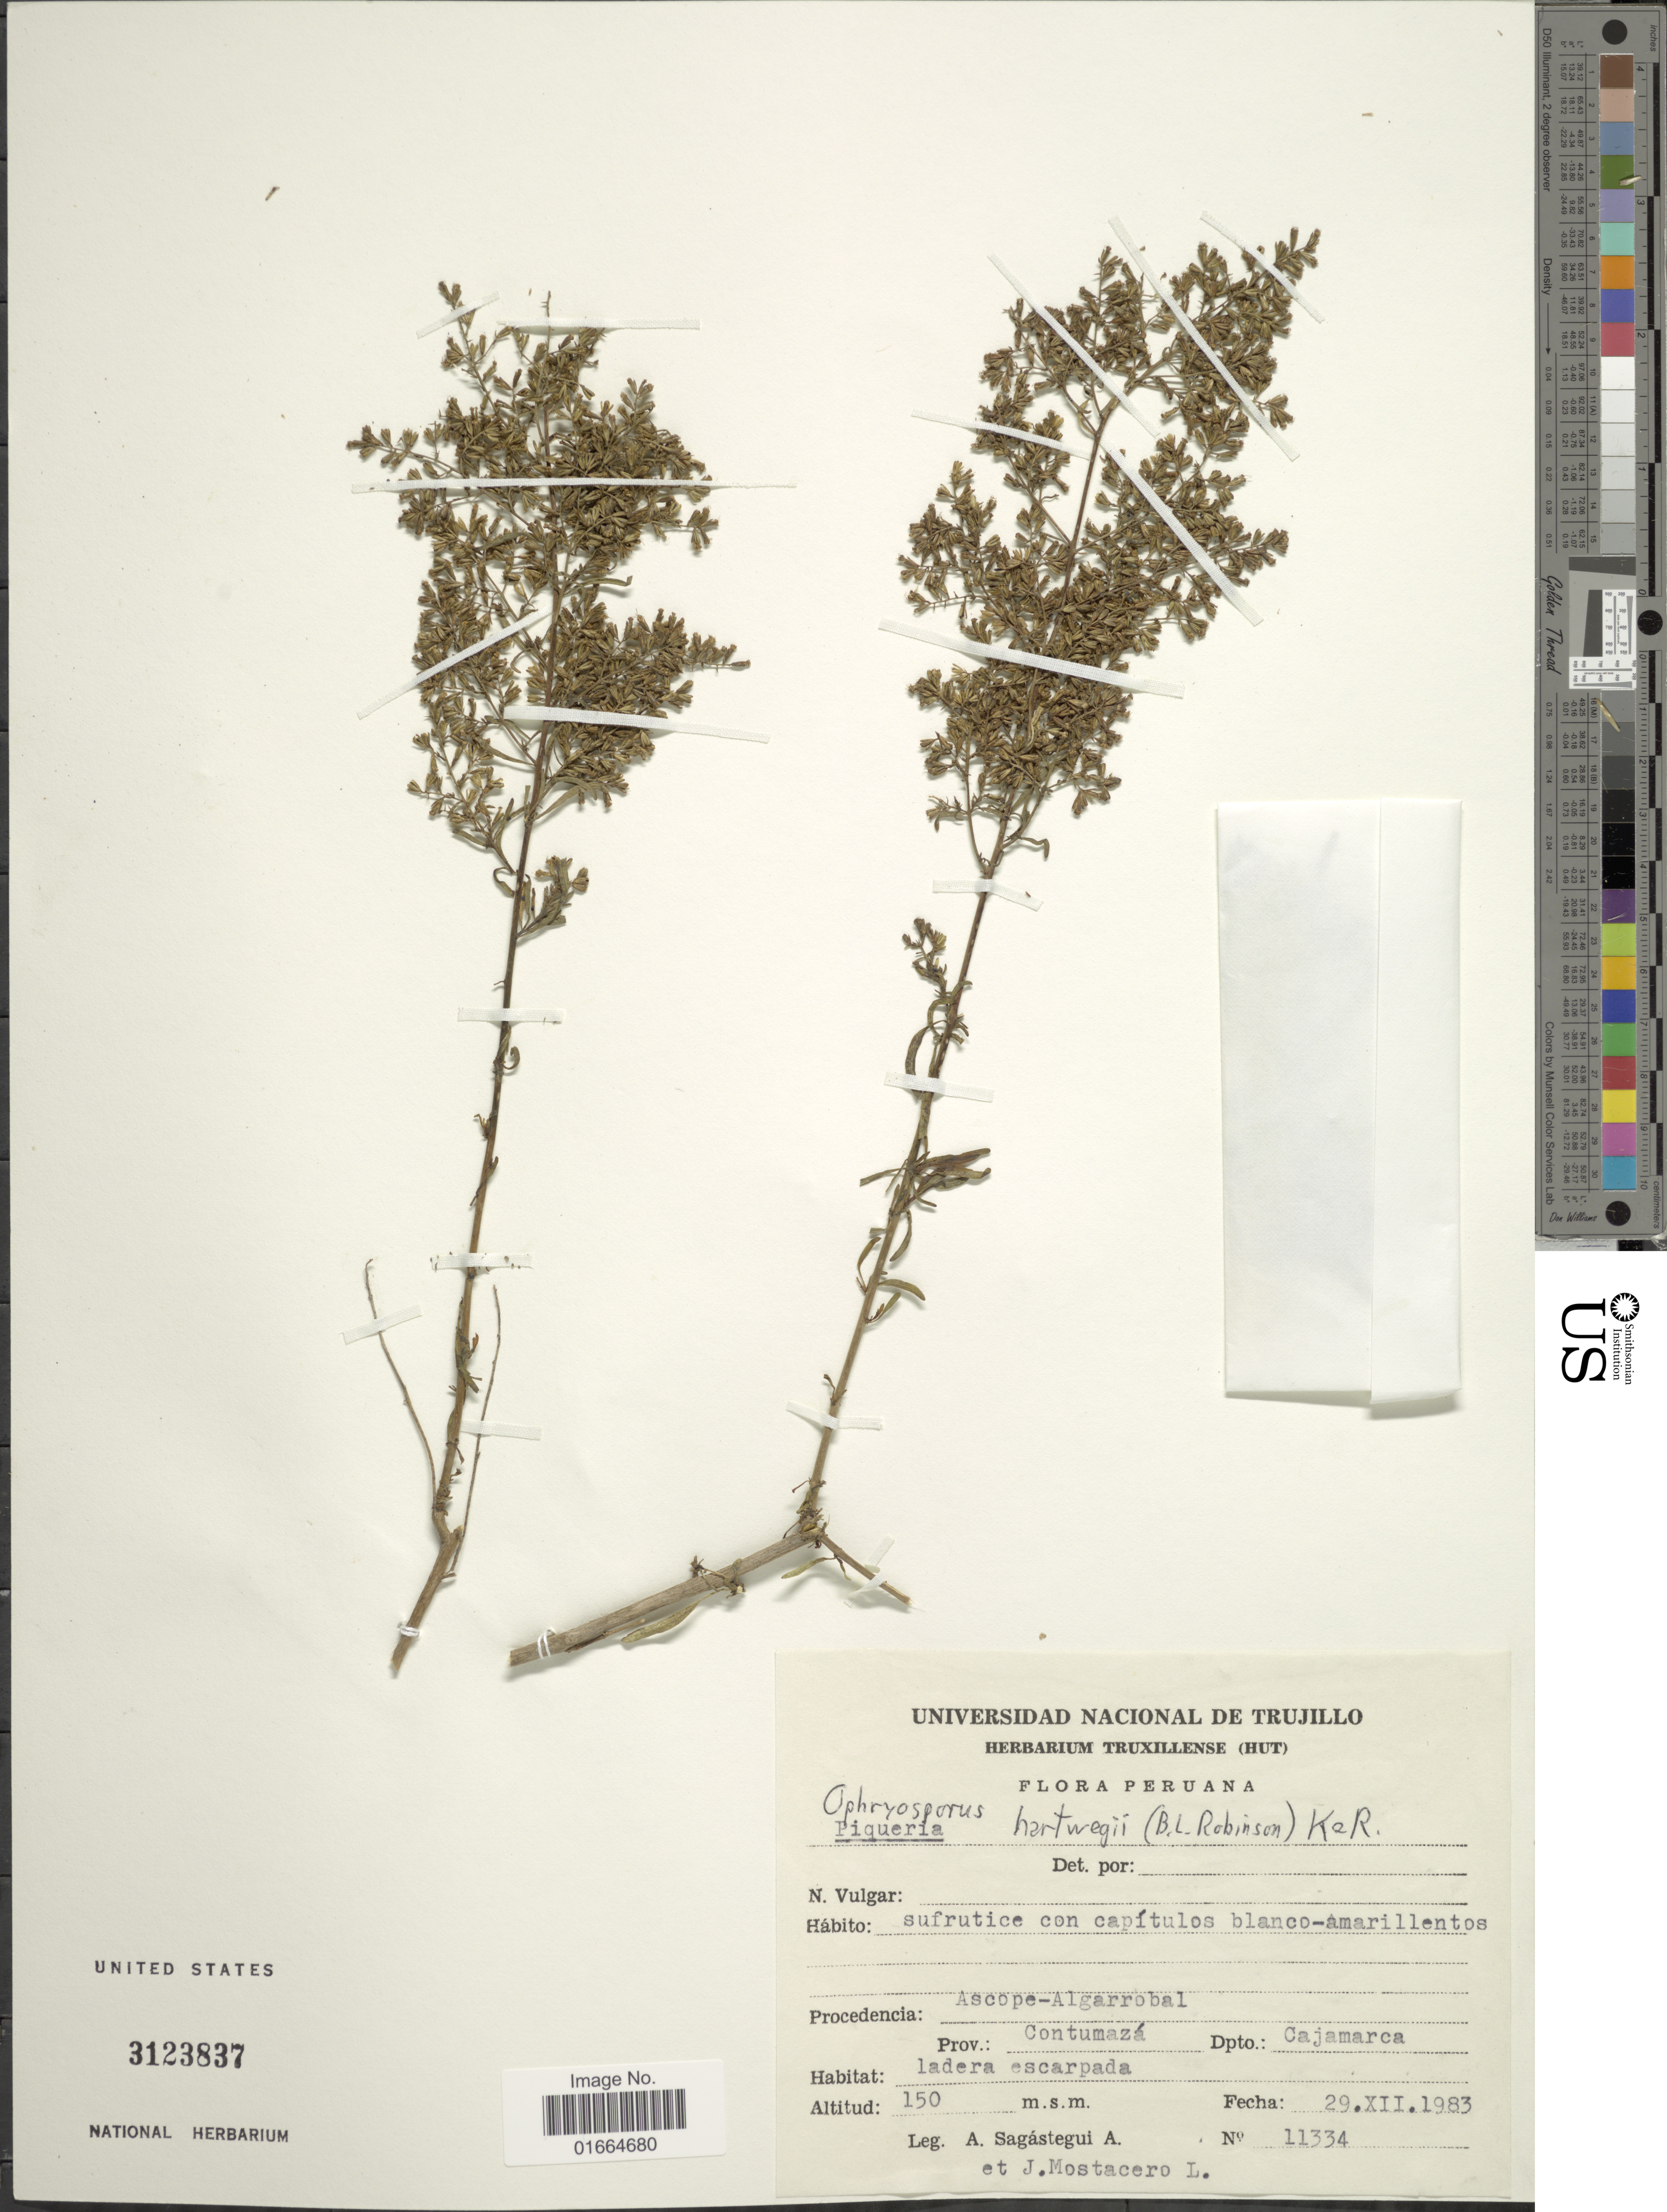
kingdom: Plantae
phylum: Tracheophyta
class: Magnoliopsida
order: Asterales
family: Asteraceae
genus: Ophryosporus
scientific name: Ophryosporus hartwegii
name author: (B.L. Rob.) R.M. King & H. Rob.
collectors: A. Sagástegui A. & J. Mostacero L.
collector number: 11334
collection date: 1983-12-29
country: Peru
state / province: Cajamarca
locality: Procedencia: Ascope-Algarrobal, Prov.: Contuzama, Dpto.: Cajamarca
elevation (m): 150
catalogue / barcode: US 3123837